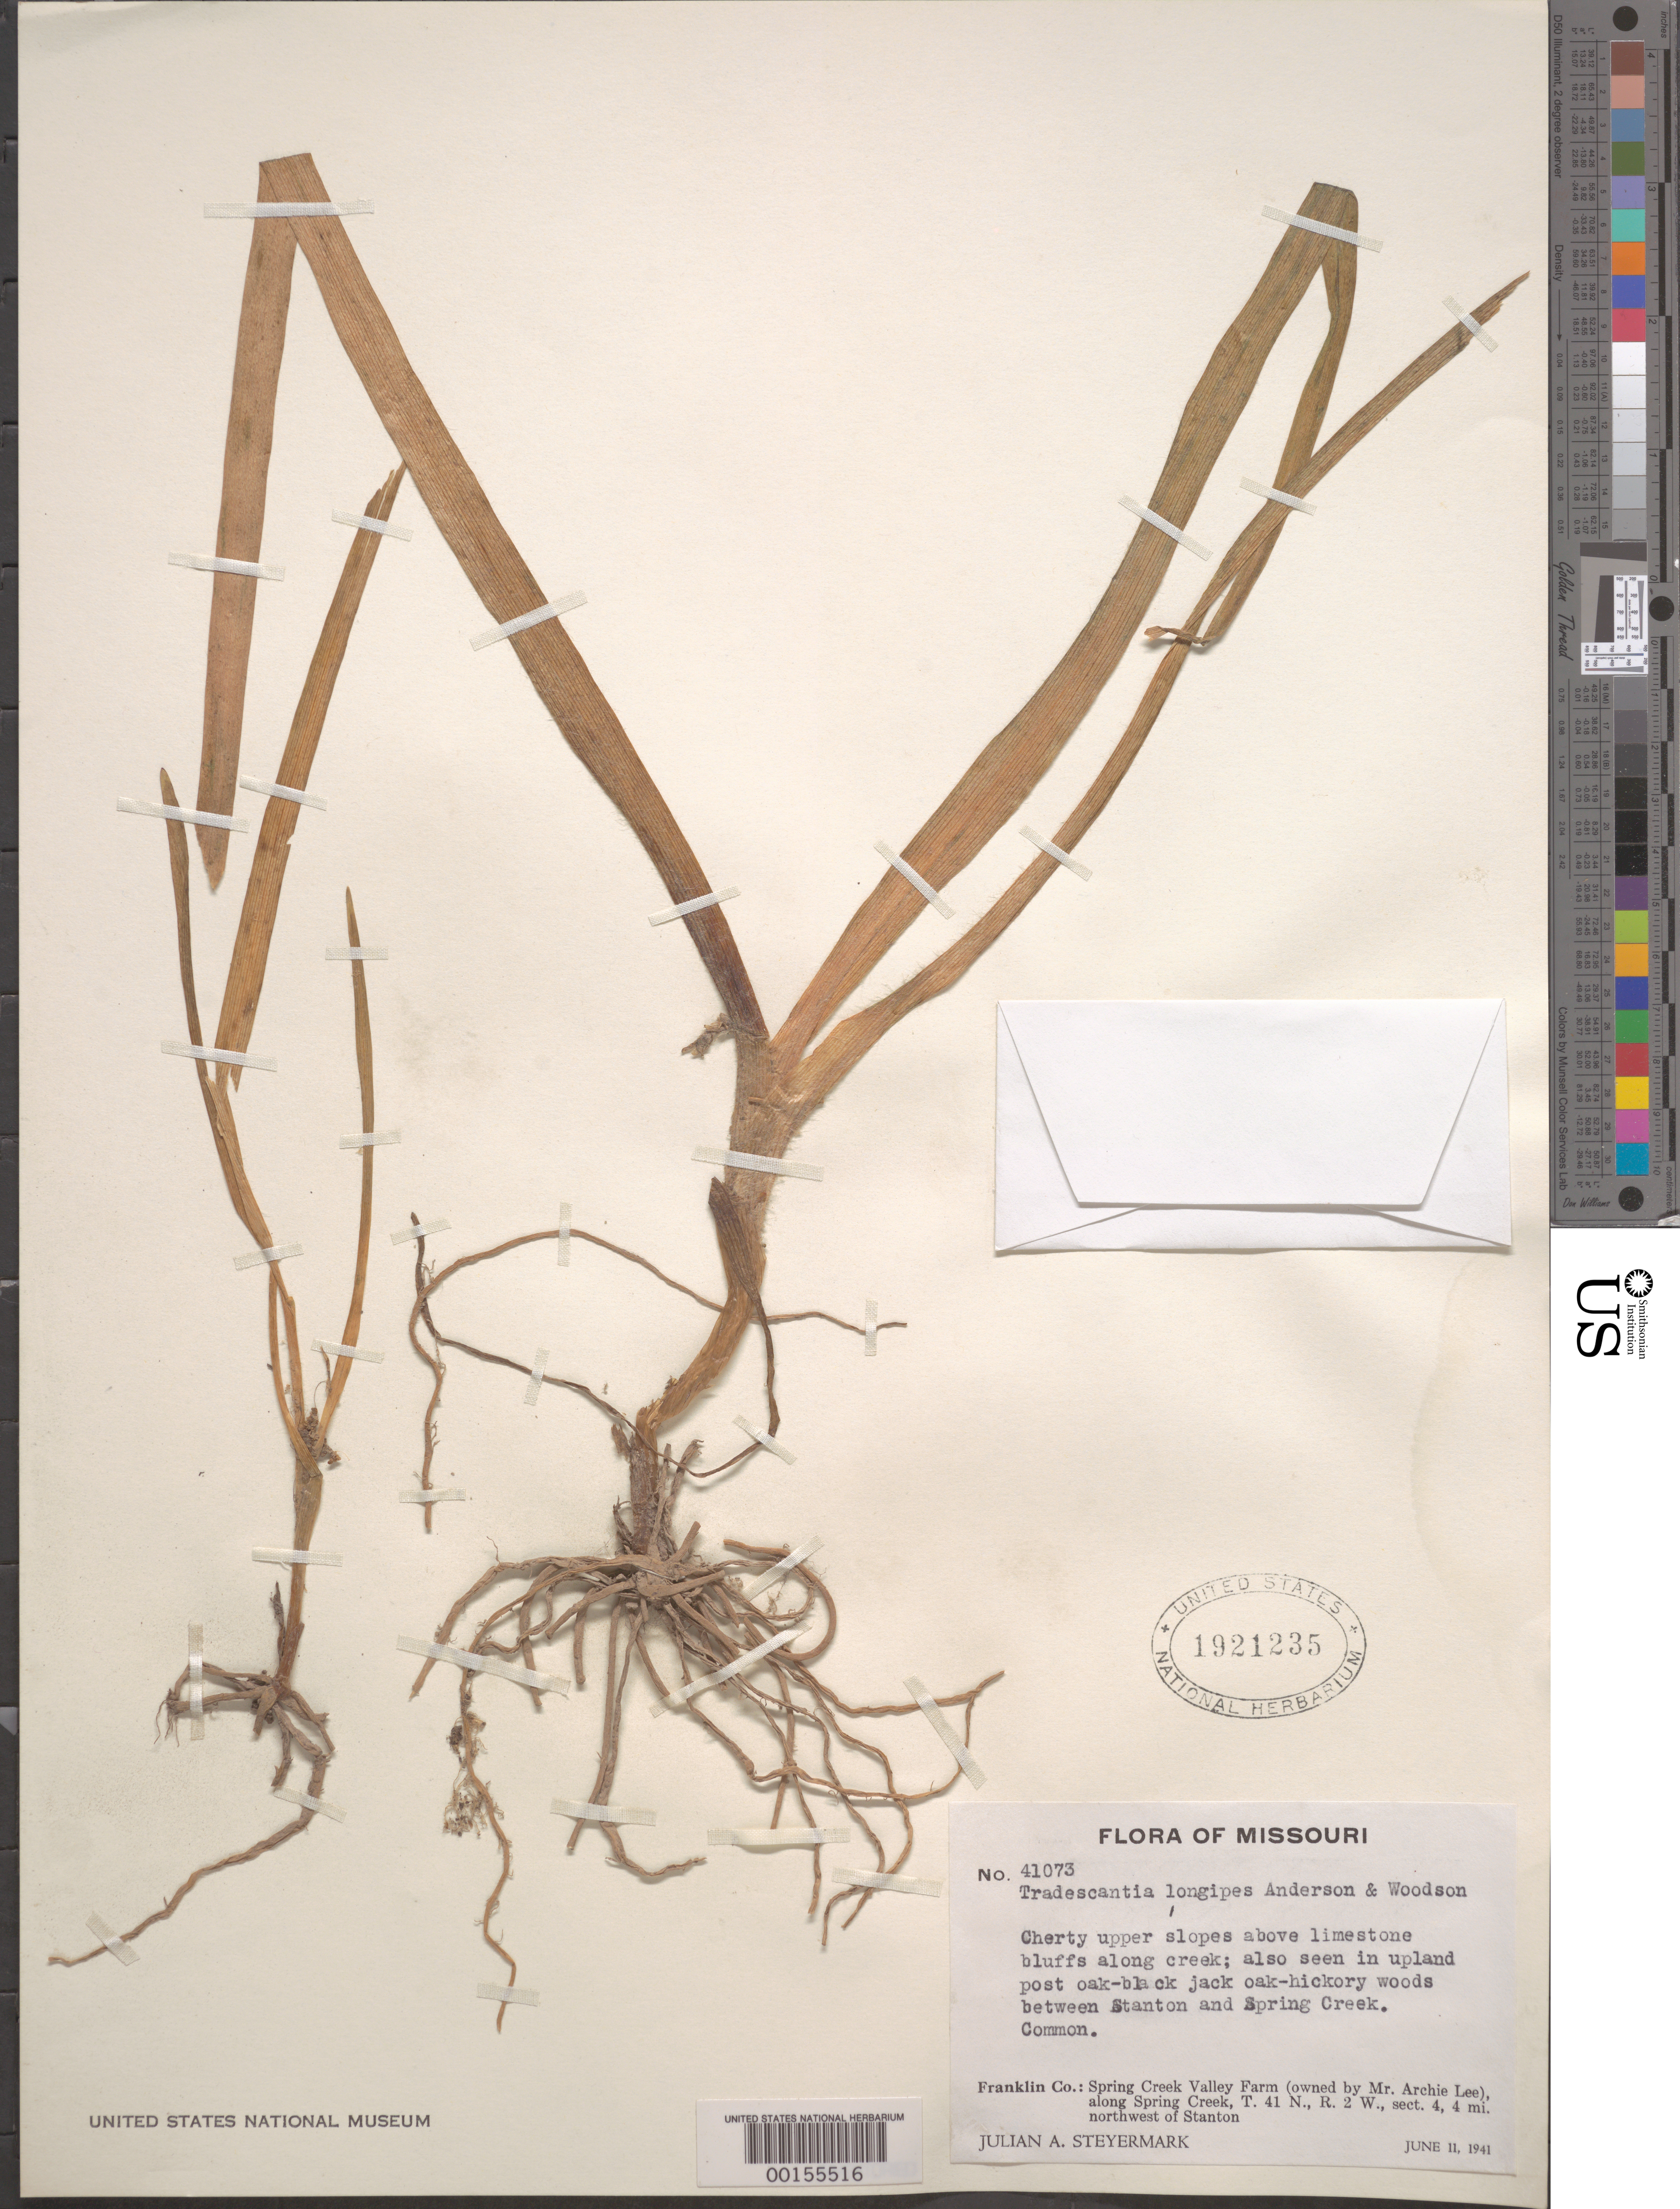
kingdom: Plantae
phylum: Tracheophyta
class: Liliopsida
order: Commelinales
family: Commelinaceae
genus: Tradescantia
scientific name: Tradescantia longipes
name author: E.S. Anderson & Woodson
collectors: J. Steyermark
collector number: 41073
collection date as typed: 11 Jun 1941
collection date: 1941-06-11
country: United States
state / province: Missouri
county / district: Franklin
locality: Between stanton and spring creek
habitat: Slopes above limestone bluffs along creek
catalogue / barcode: US 1921235